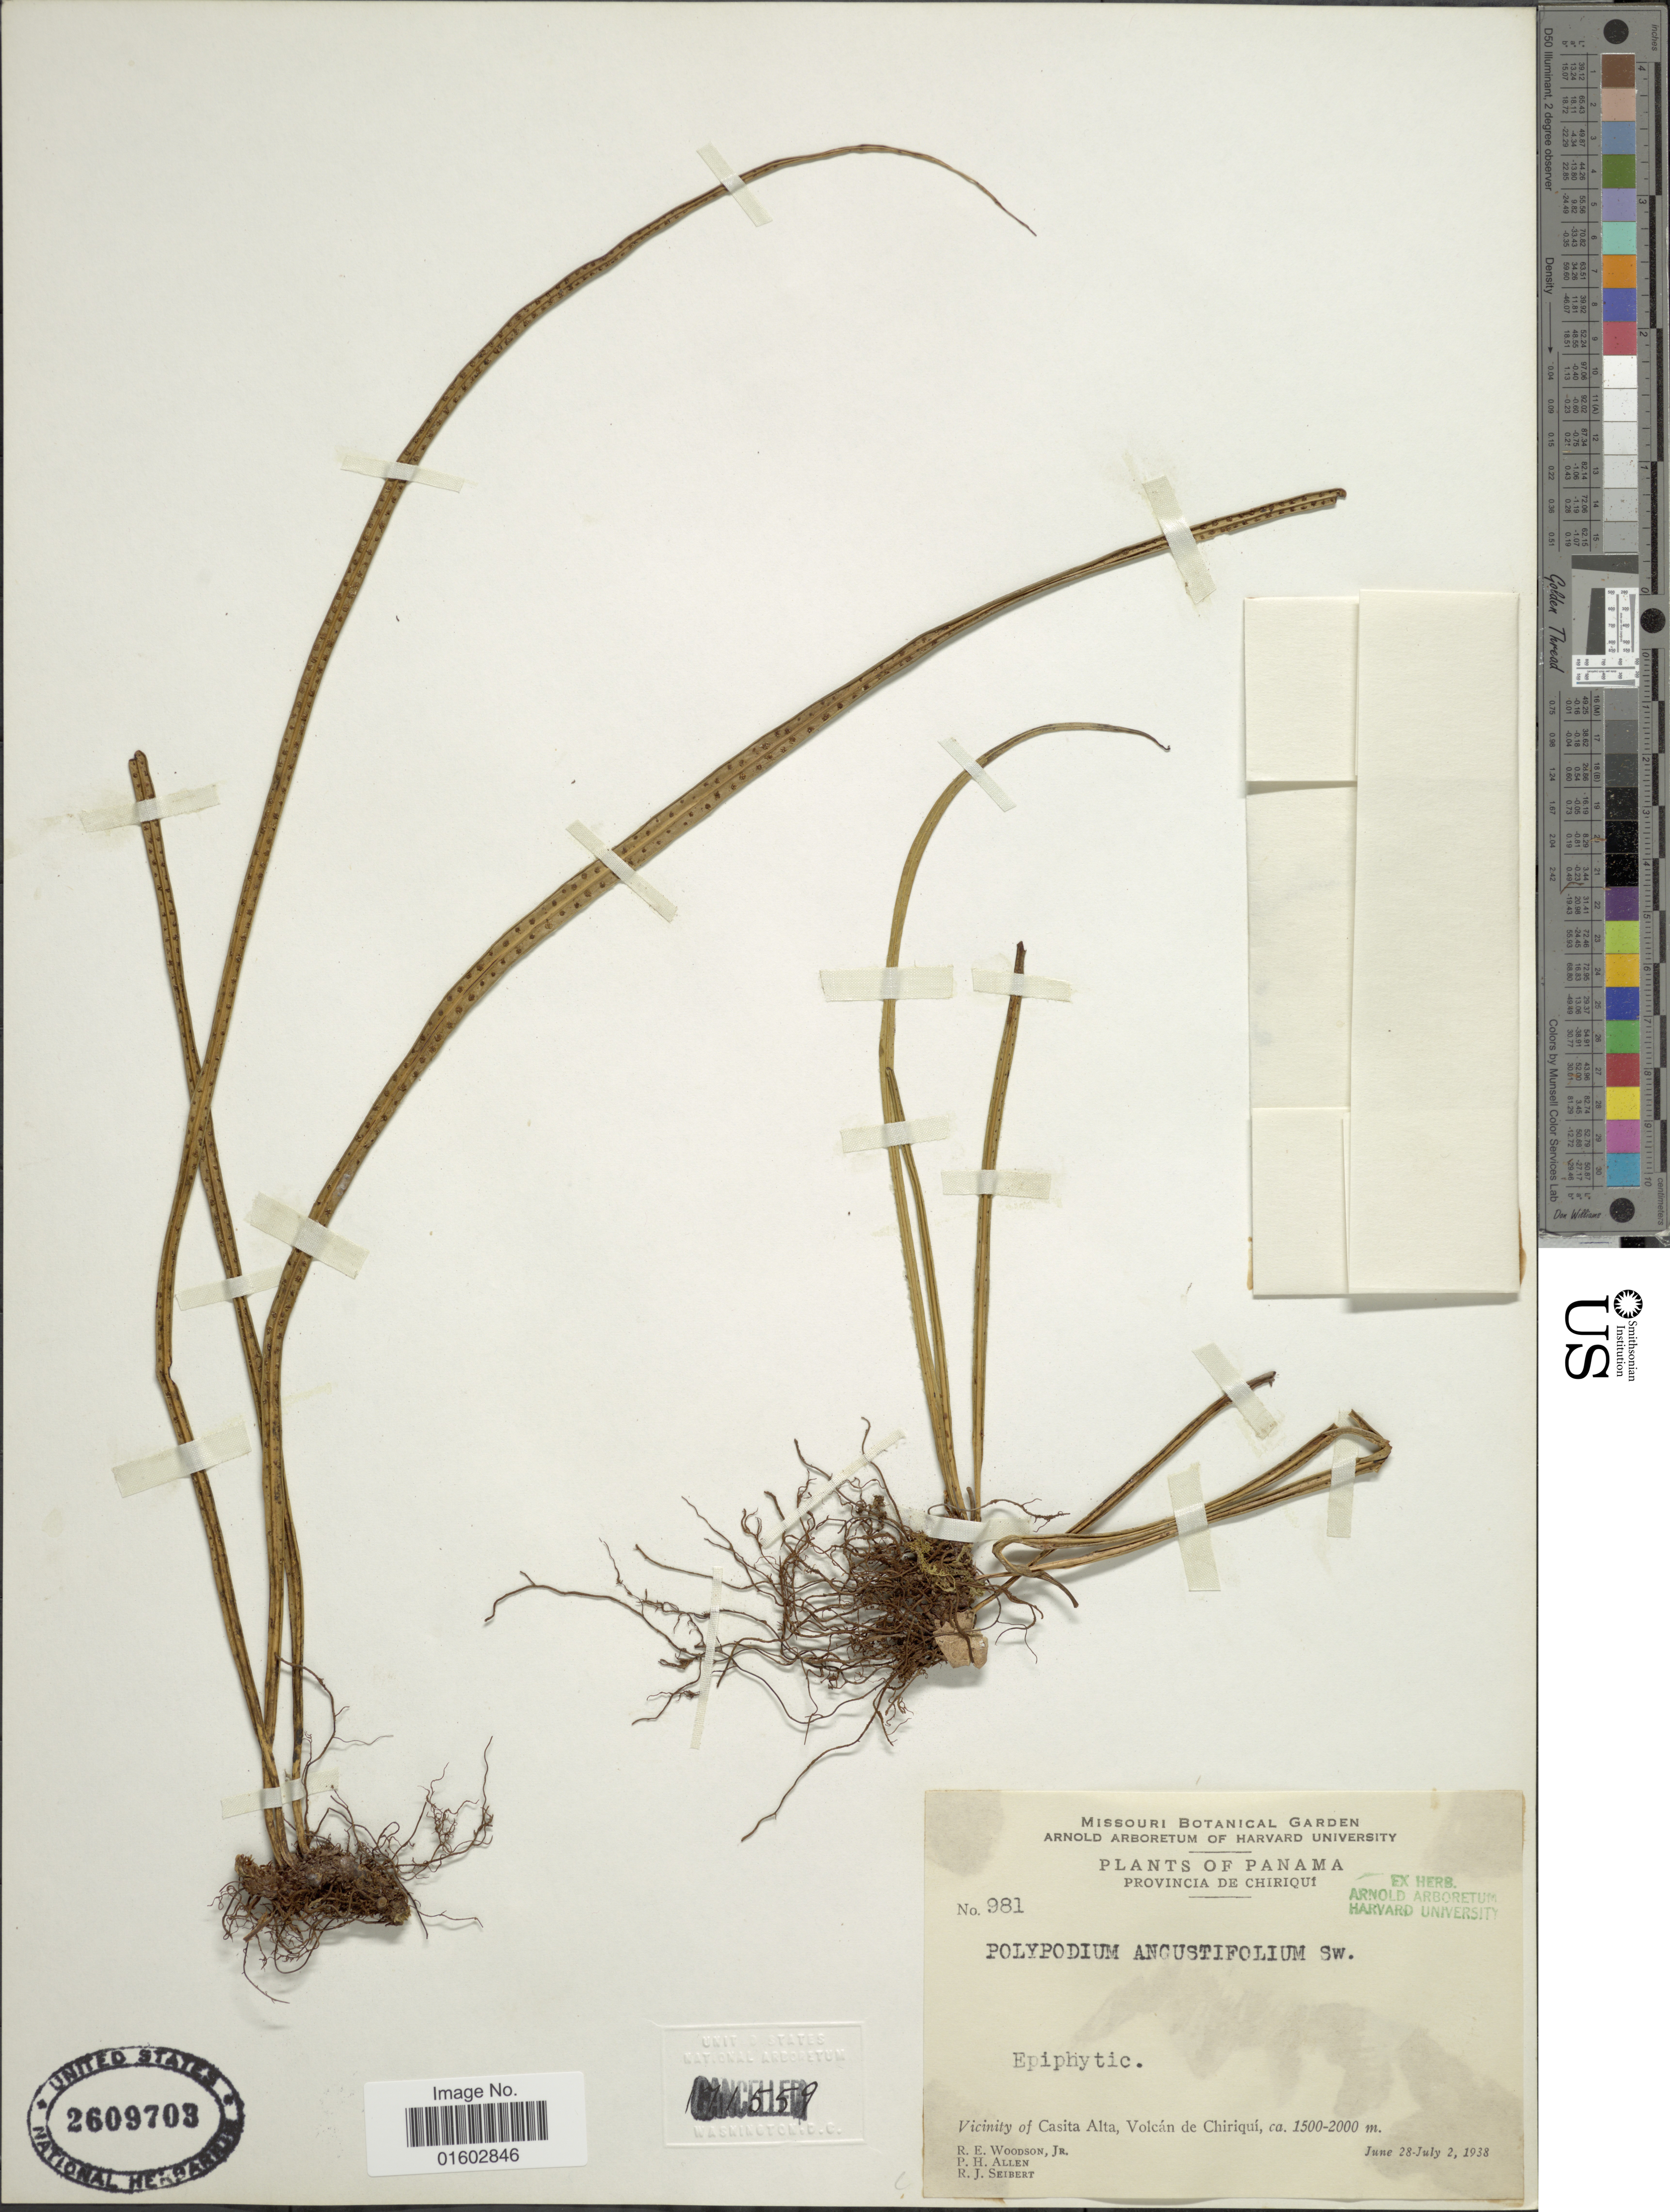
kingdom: Plantae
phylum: Tracheophyta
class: Polypodiopsida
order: Polypodiales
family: Polypodiaceae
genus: Campyloneurum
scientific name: Campyloneurum angustifolium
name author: (Sw.) Fée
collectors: R. E. Woodson, P. H. Allen & R. J. Seibert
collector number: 981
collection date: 1938-06-28/1938-07-02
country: Panama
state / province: Chiriqui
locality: Vicinity of Casita Alta, Volcan de Chiriqui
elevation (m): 1500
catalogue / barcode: US 2609703